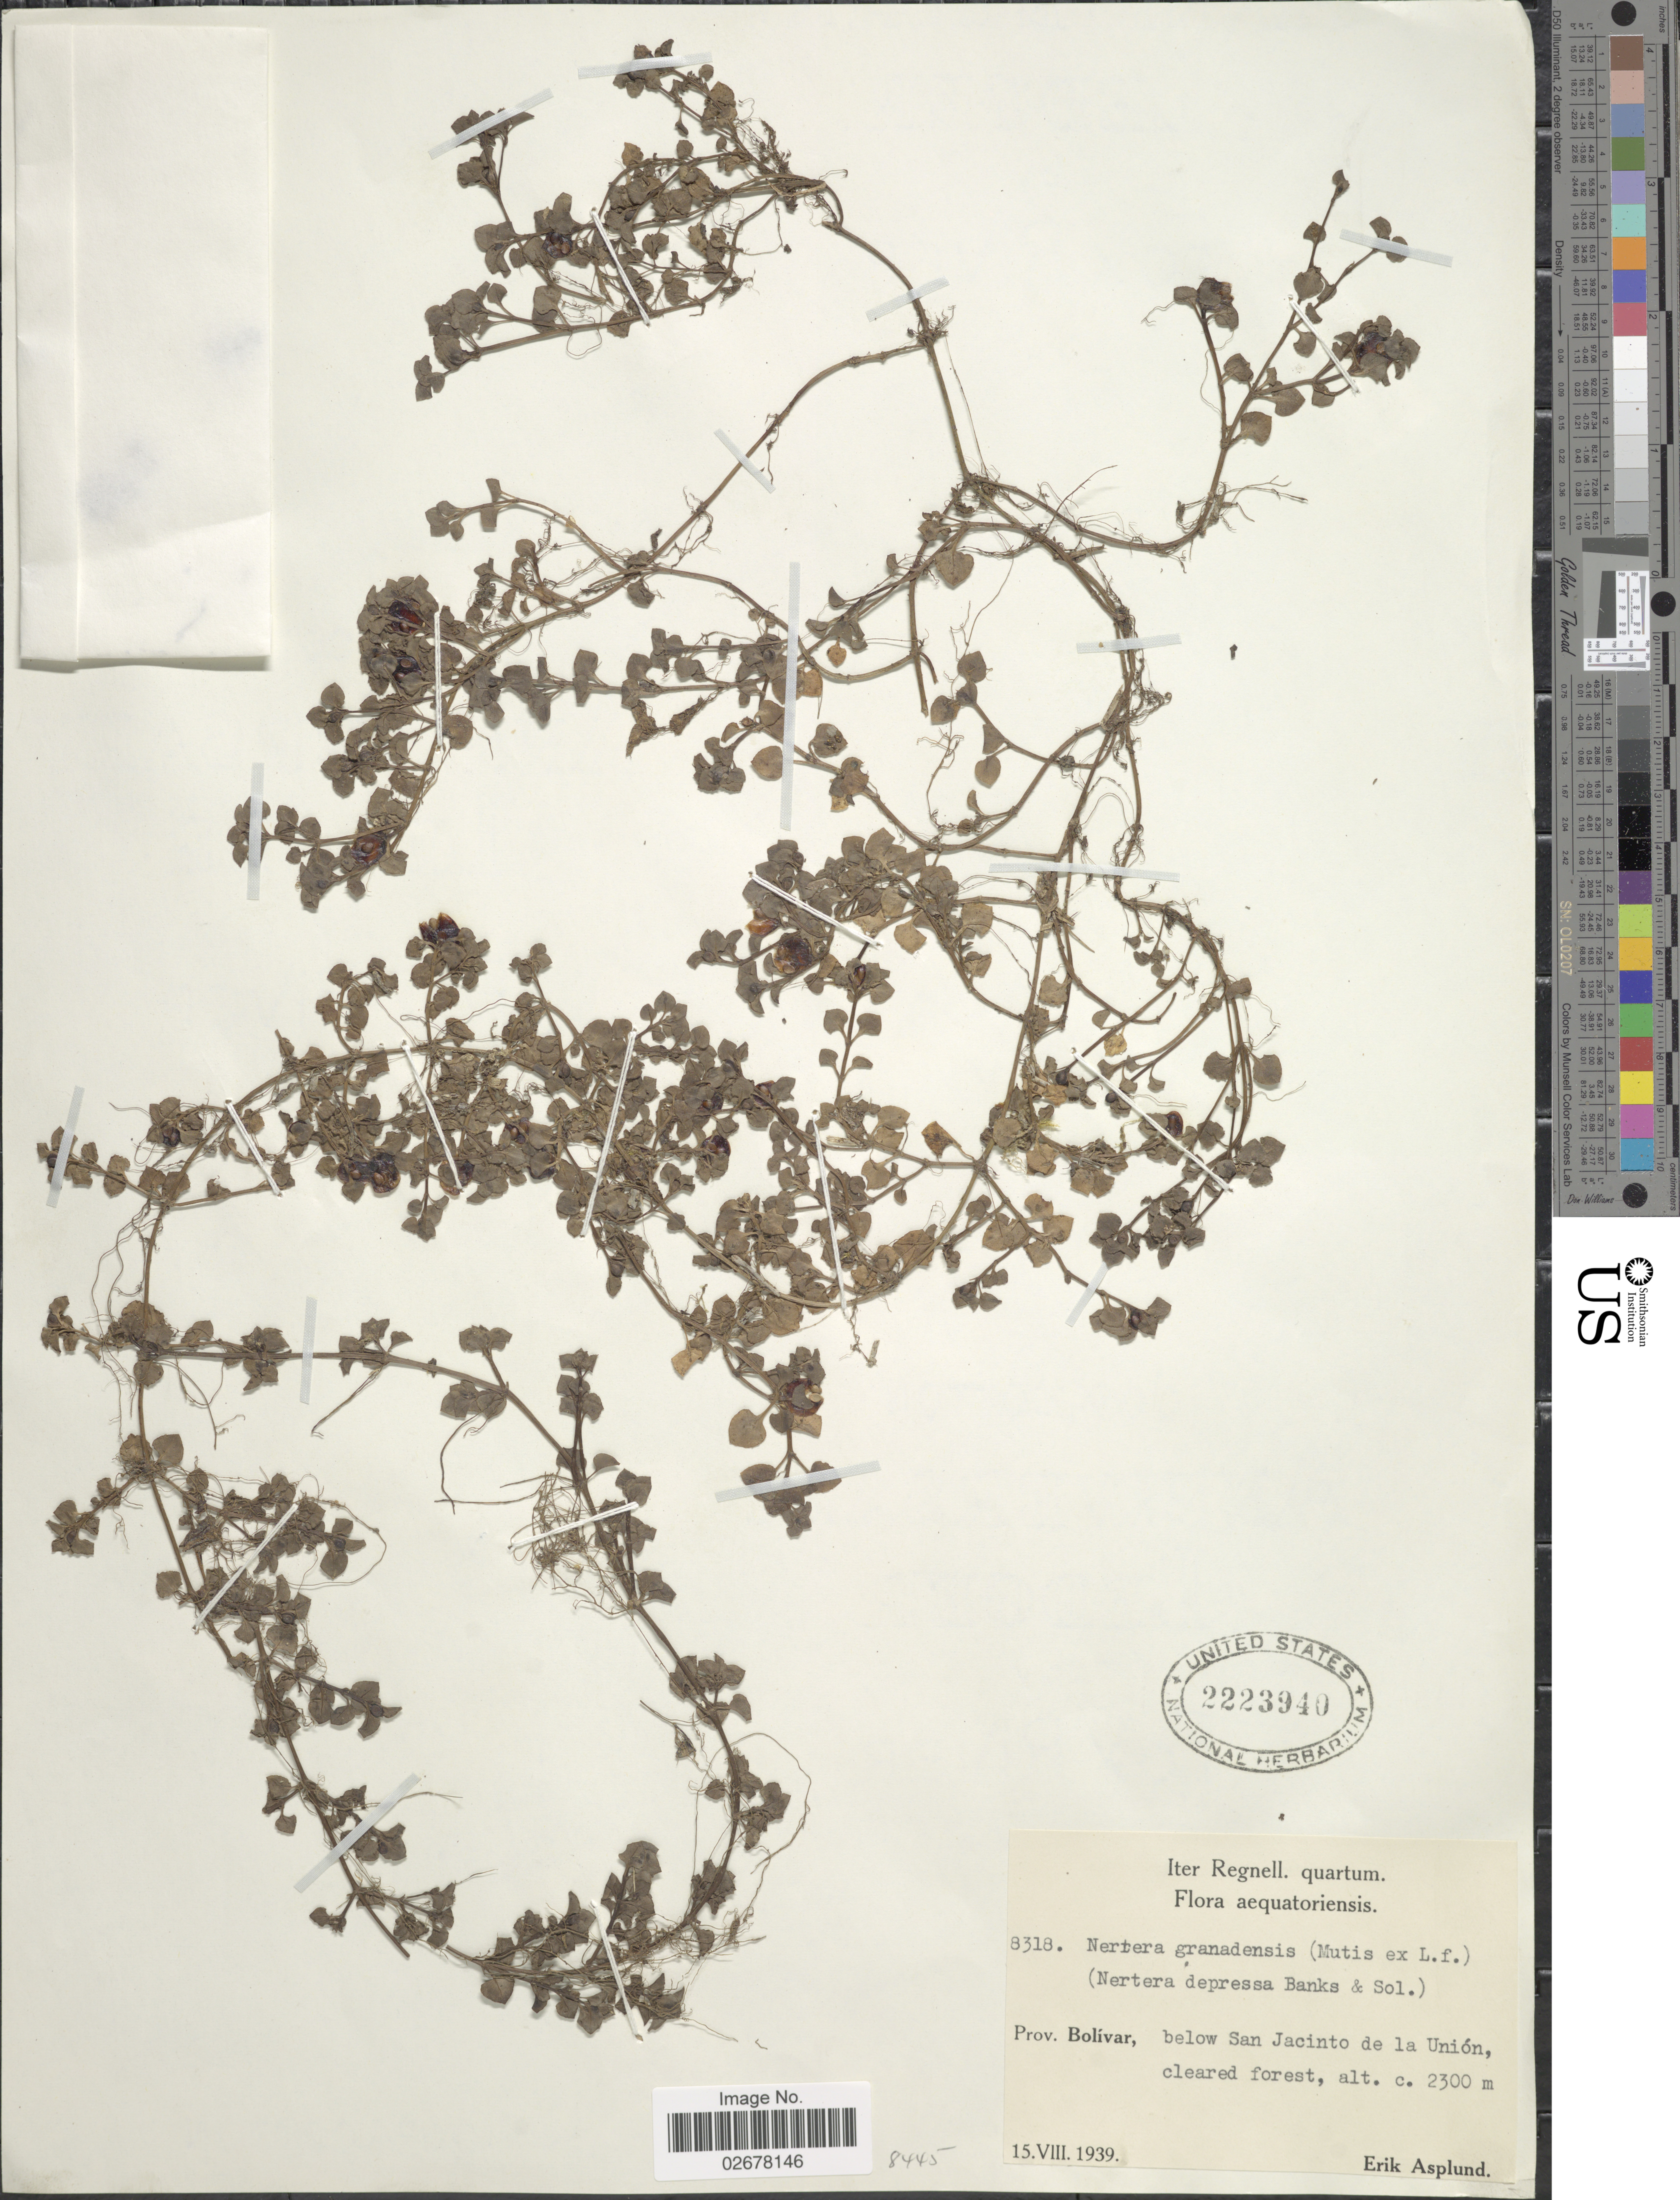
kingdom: Plantae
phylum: Tracheophyta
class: Magnoliopsida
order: Gentianales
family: Rubiaceae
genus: Nertera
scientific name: Nertera depressa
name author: Banks & Sol. ex Gaertn.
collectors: E. Asplund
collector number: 8318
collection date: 1939-08-15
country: Ecuador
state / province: Bolívar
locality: Below San Jacinto de la Unión, cleared forest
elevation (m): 2300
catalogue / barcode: US 2223940